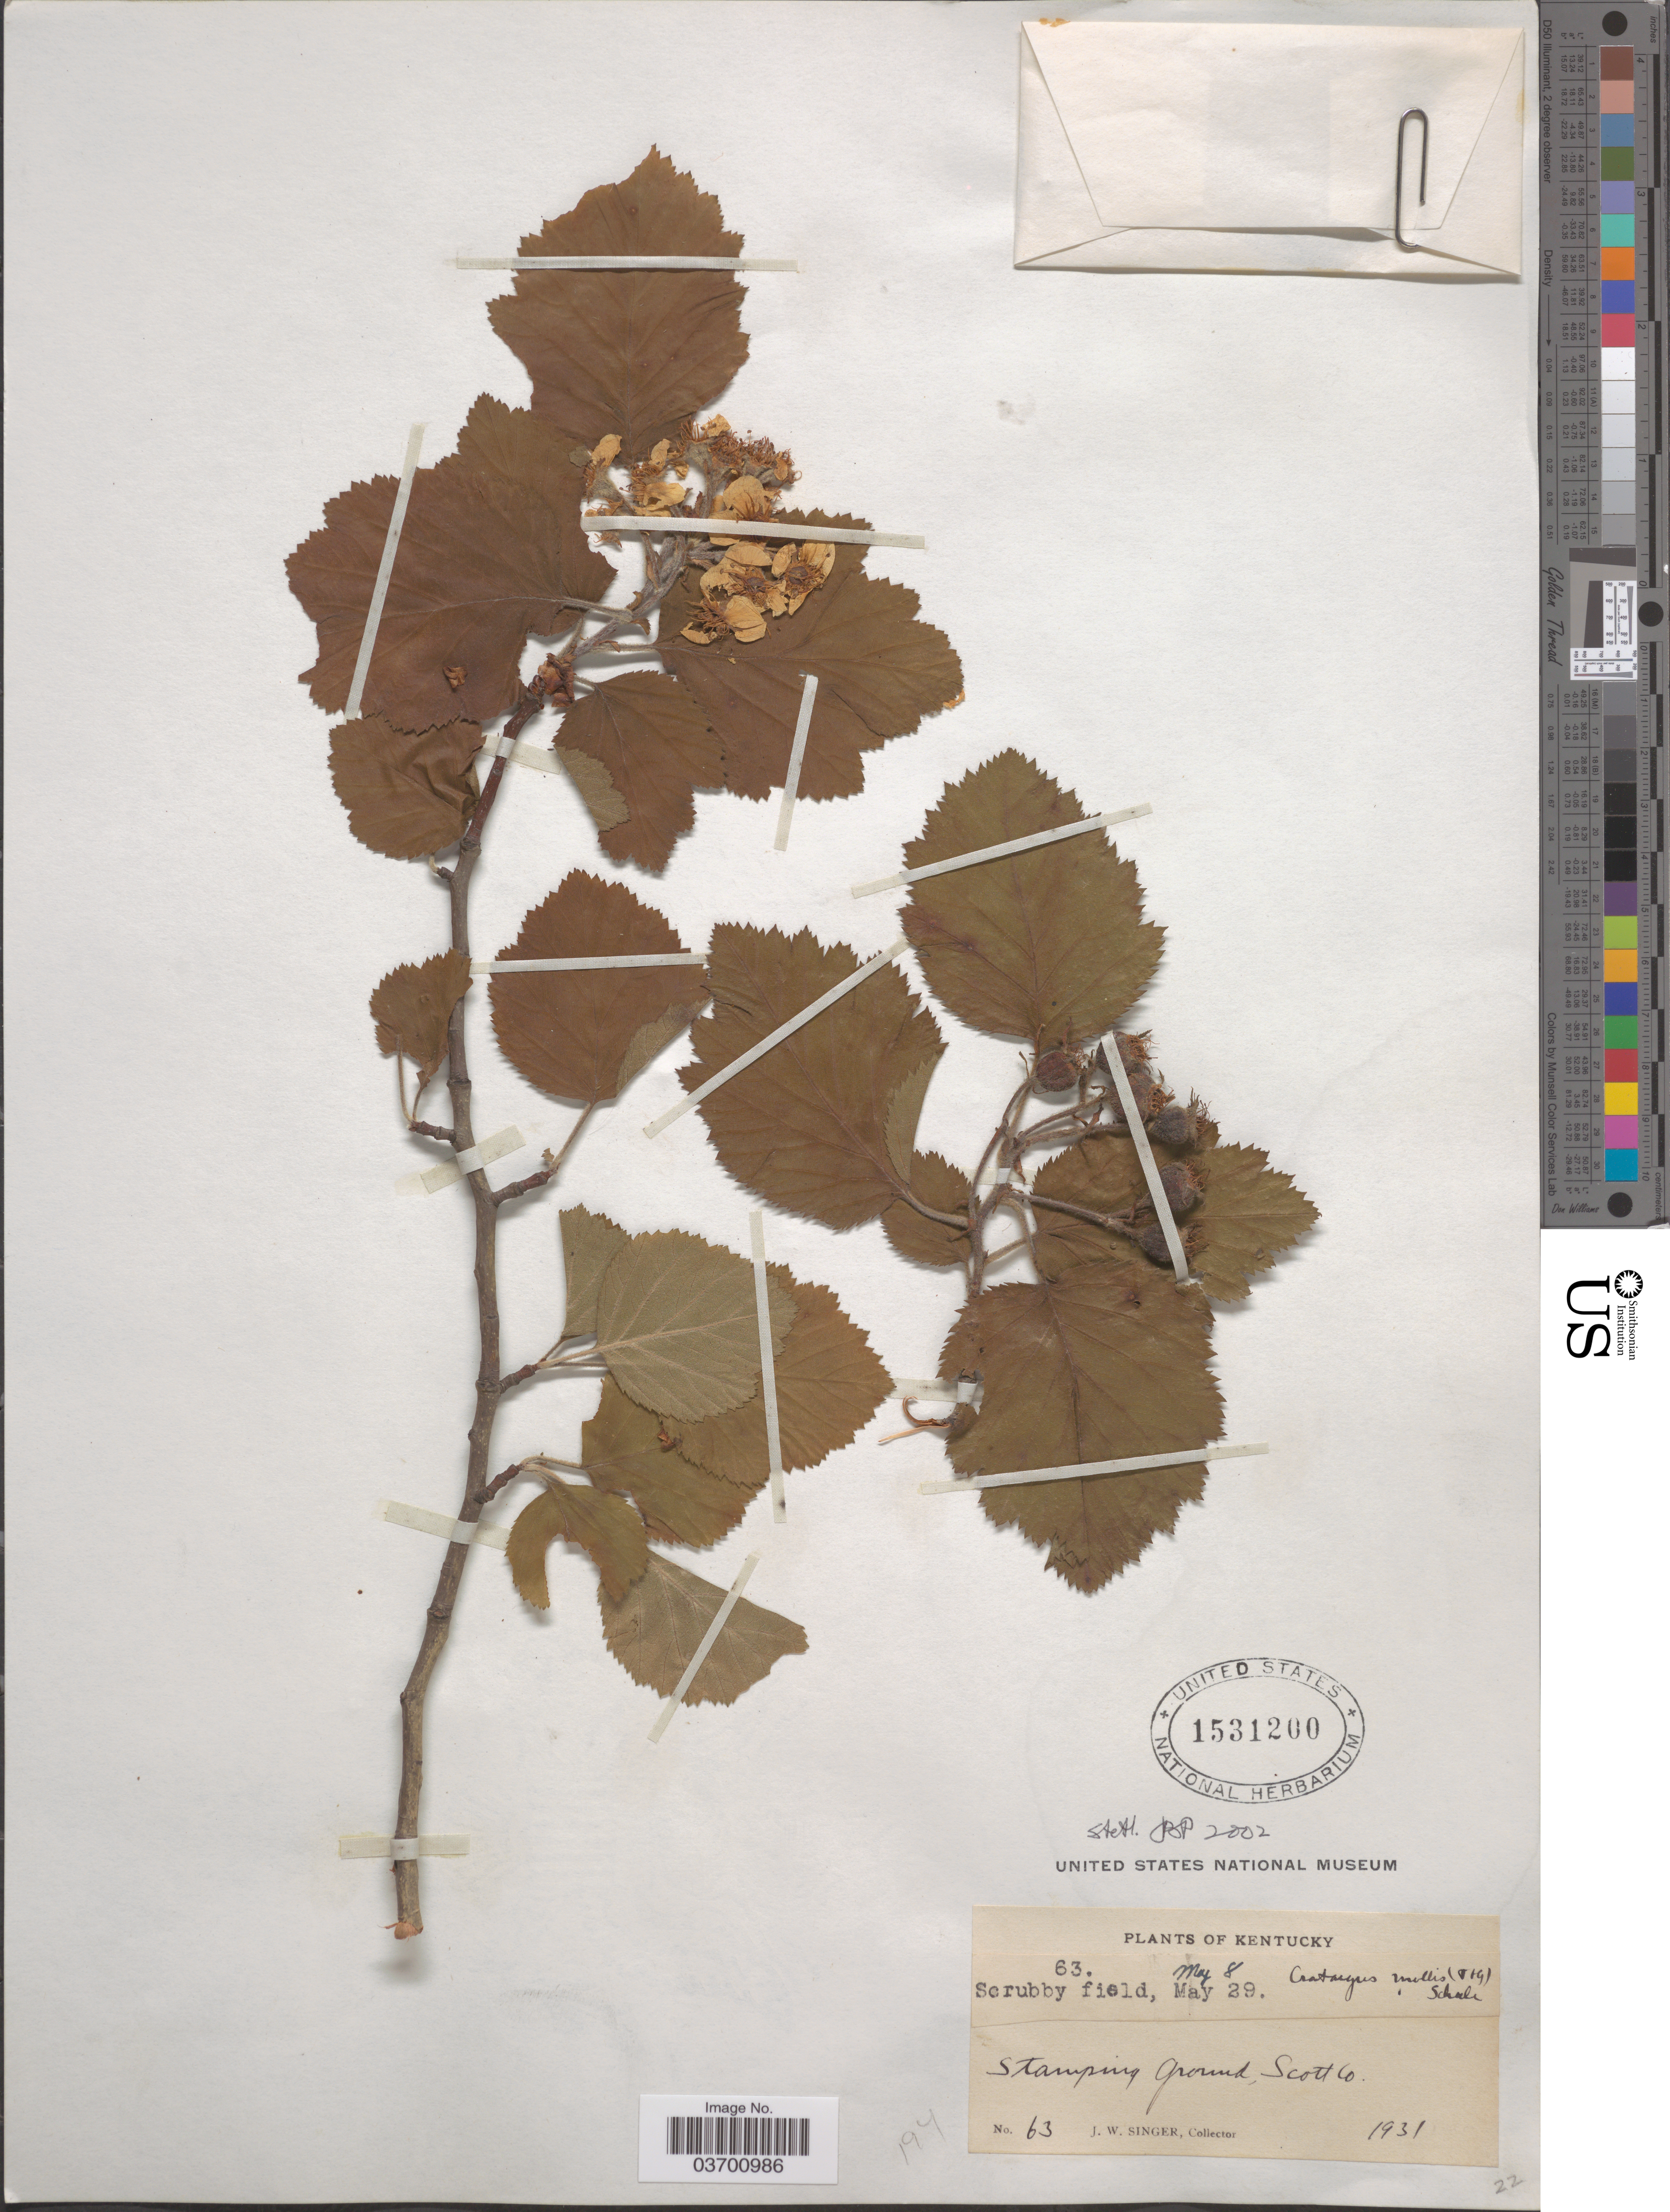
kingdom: Plantae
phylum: Tracheophyta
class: Magnoliopsida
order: Rosales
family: Rosaceae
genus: Crataegus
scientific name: Crataegus mollis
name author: (Torr. & A. Gray) Scheele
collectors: J. EW. Singer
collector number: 63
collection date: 1931-05-08/1931-05-29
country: United States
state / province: Kentucky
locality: Stamping Ground, Scott Co.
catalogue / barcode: US 1531200